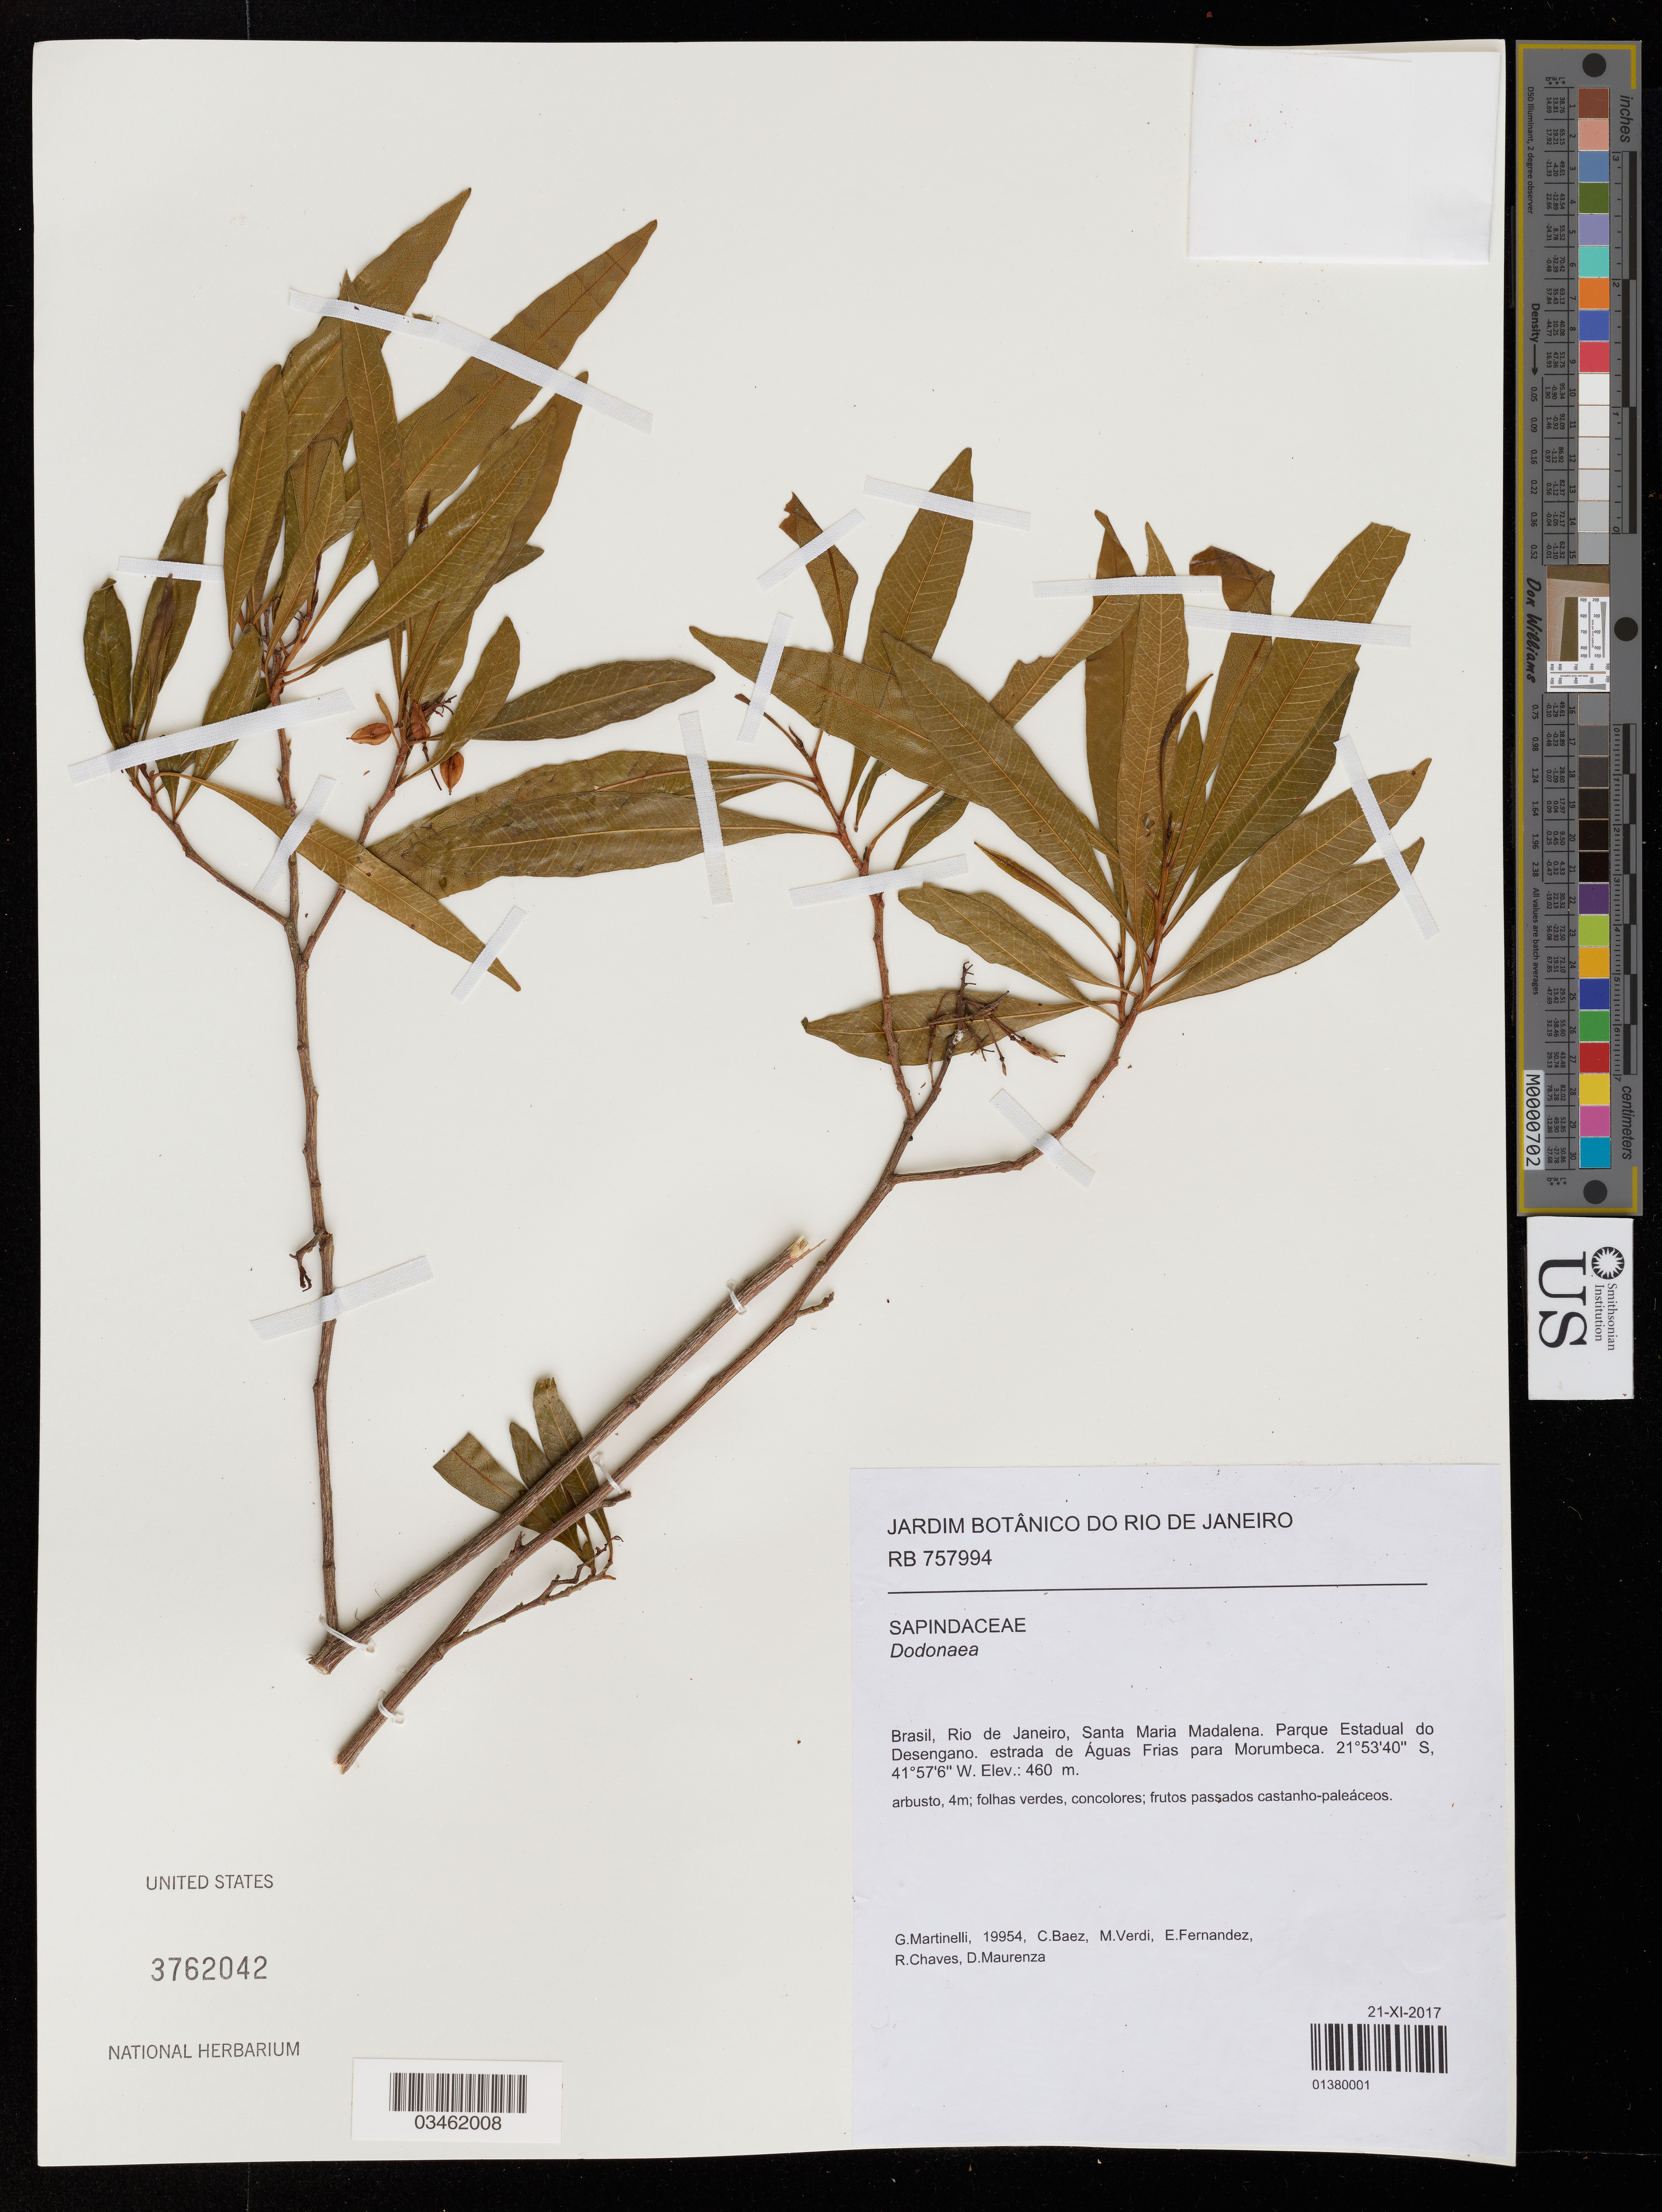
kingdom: Plantae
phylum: Tracheophyta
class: Magnoliopsida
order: Sapindales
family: Sapindaceae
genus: Dodonaea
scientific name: Dodonaea viscosa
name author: Jacq.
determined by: Acevedo-Rodriguez, P., (US), Smithsonian Institution - National Museum of Natural History (UNITED STATES)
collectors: G. Martinelli, C. Baez, M. Verdi, E. Fernandez & et al.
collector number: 19954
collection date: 2017-11-21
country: Brazil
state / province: Rio de Janeiro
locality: Santa Maria Madalena. Parque Estadual do Desengano. estrada de Águas Frias para Morumbeca.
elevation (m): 460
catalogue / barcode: US 3762042